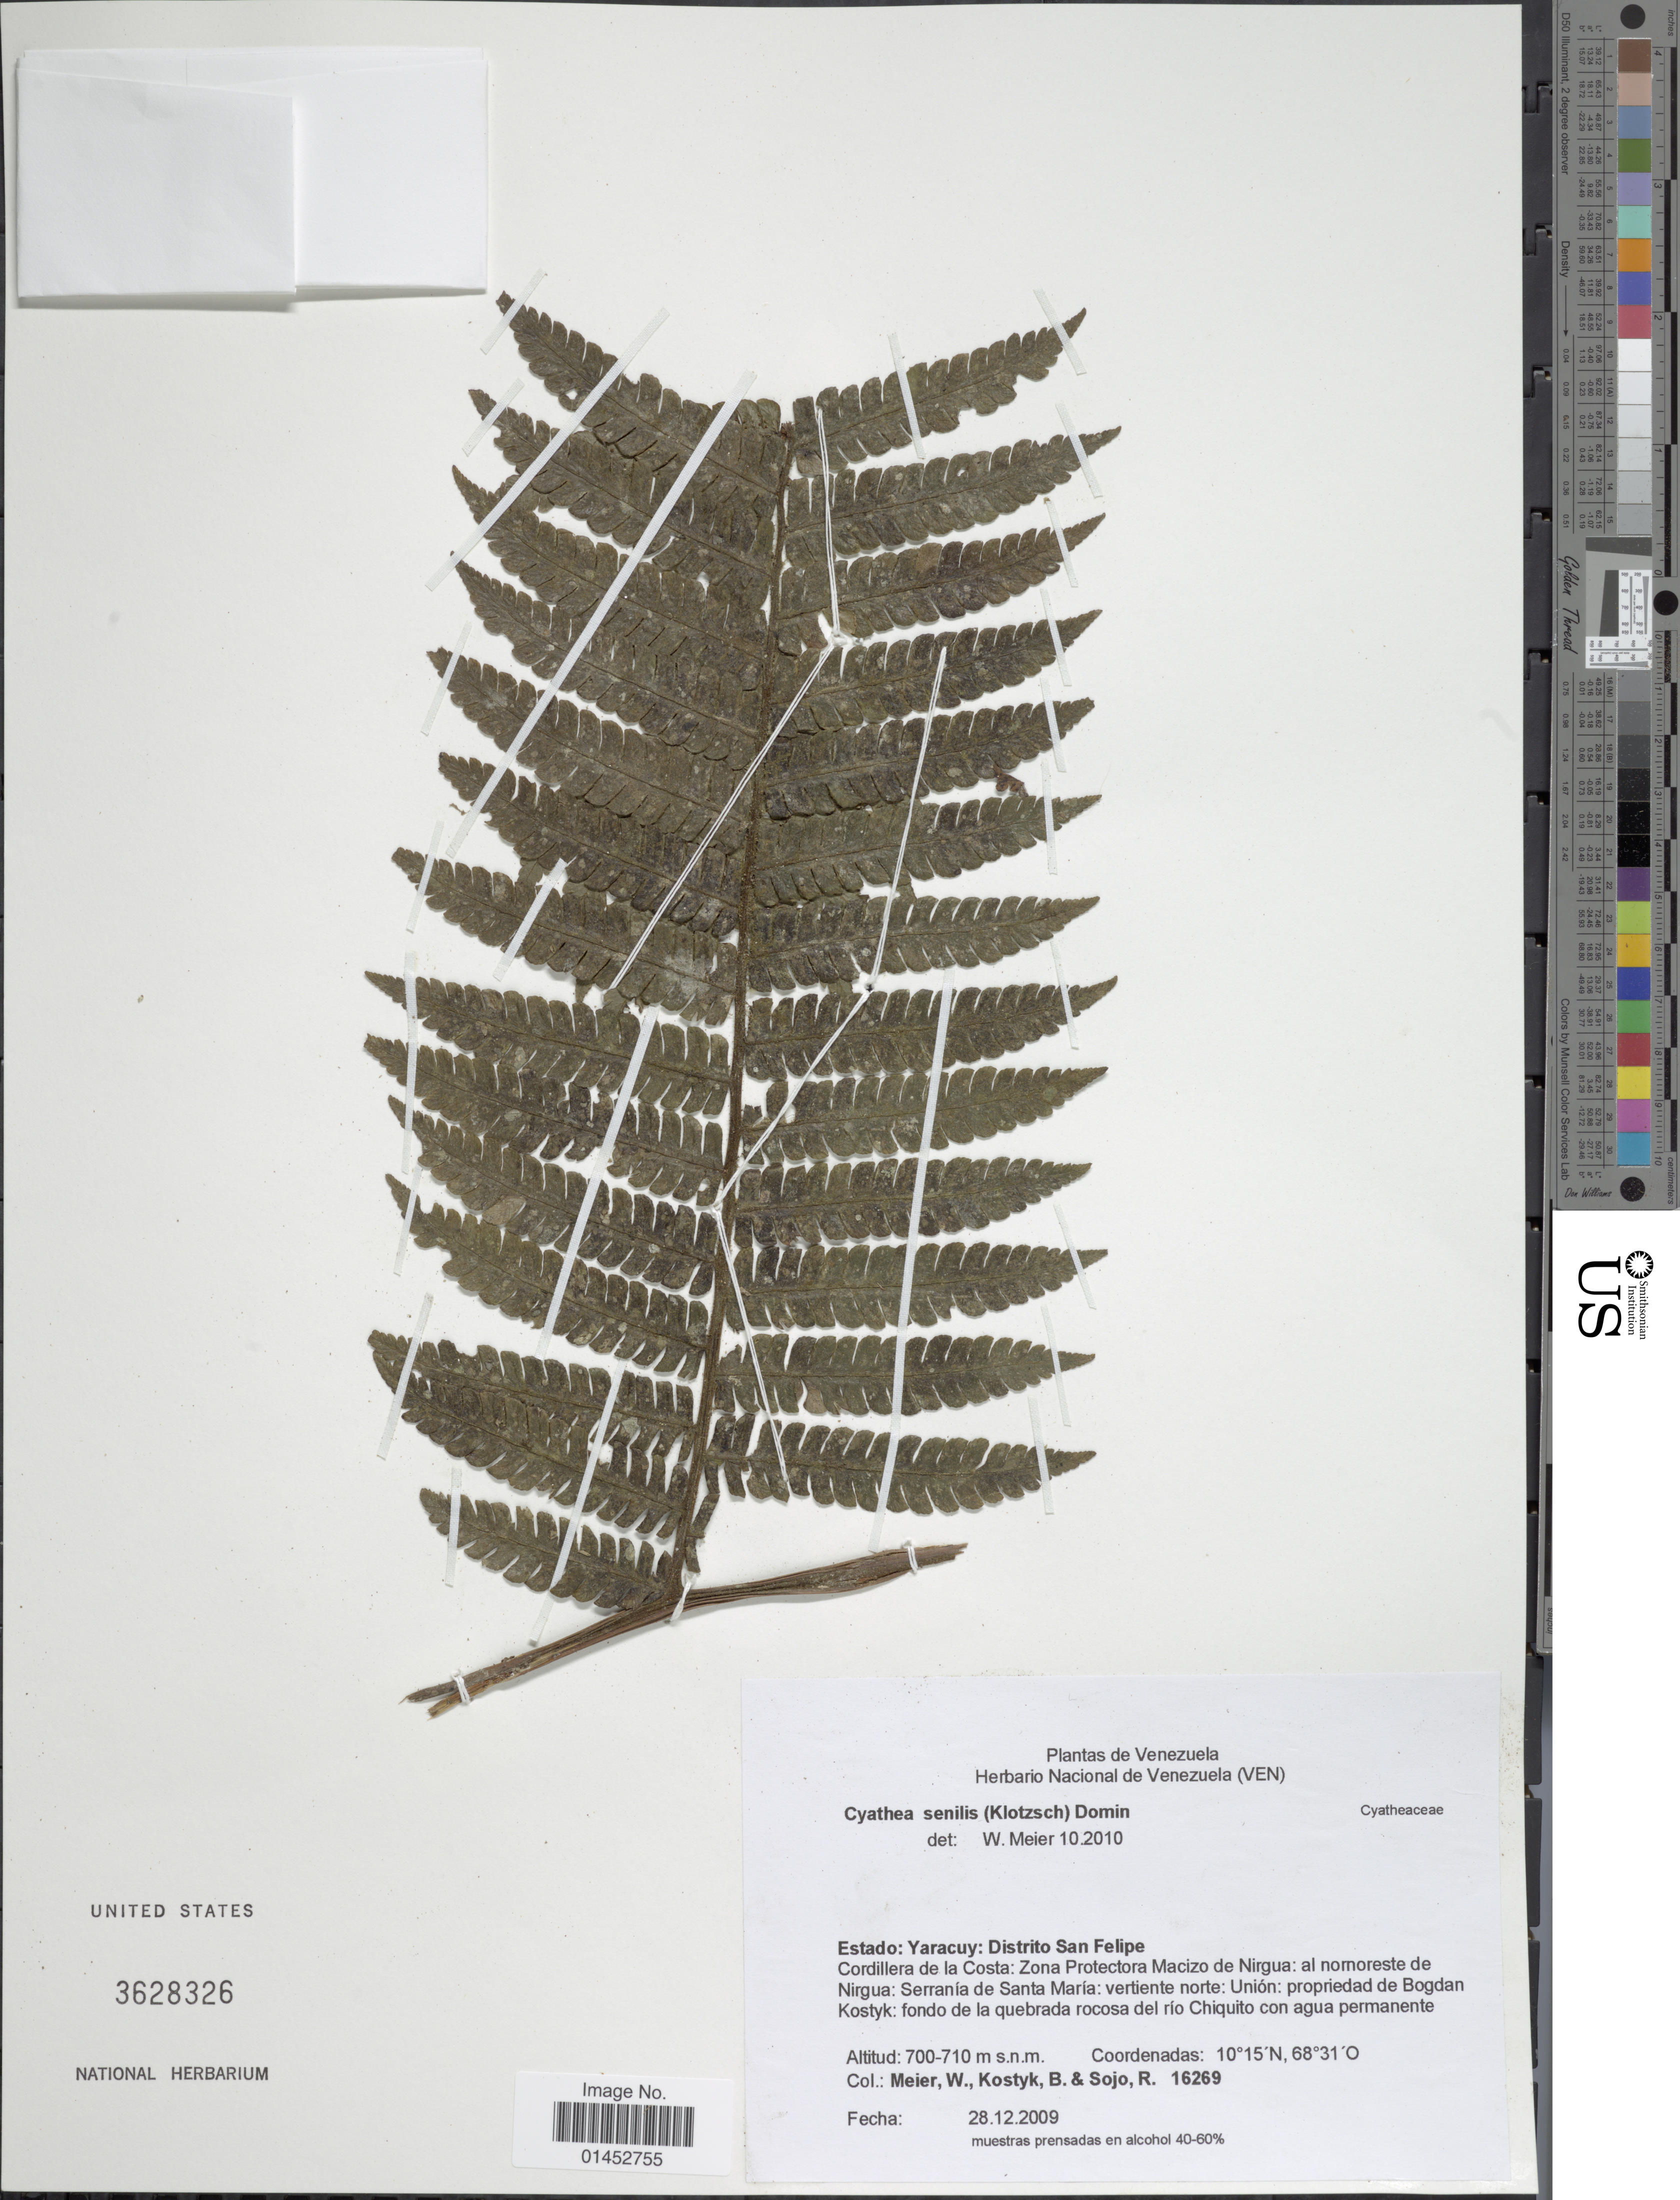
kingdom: Plantae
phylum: Tracheophyta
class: Polypodiopsida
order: Cyatheales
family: Cyatheaceae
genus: Cyathea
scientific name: Cyathea senilis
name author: (Klotzsch) Domin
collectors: W. Meier, B. Kostyk & R. Sojo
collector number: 16269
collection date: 2009-12-28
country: Venezuela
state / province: Yaracuy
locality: Distrito San Felipe, Cordillera de la Costa: Zona Protectora Macizo de Nirgua: al nomoreste de Nirgua: Serrania de Santa Maria: vertiente norte: Unión: propriedad de Bogdan Kostyk: fondo de la quebrada rocosa del rio Chiquito con agua permanente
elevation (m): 700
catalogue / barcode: US 3628326